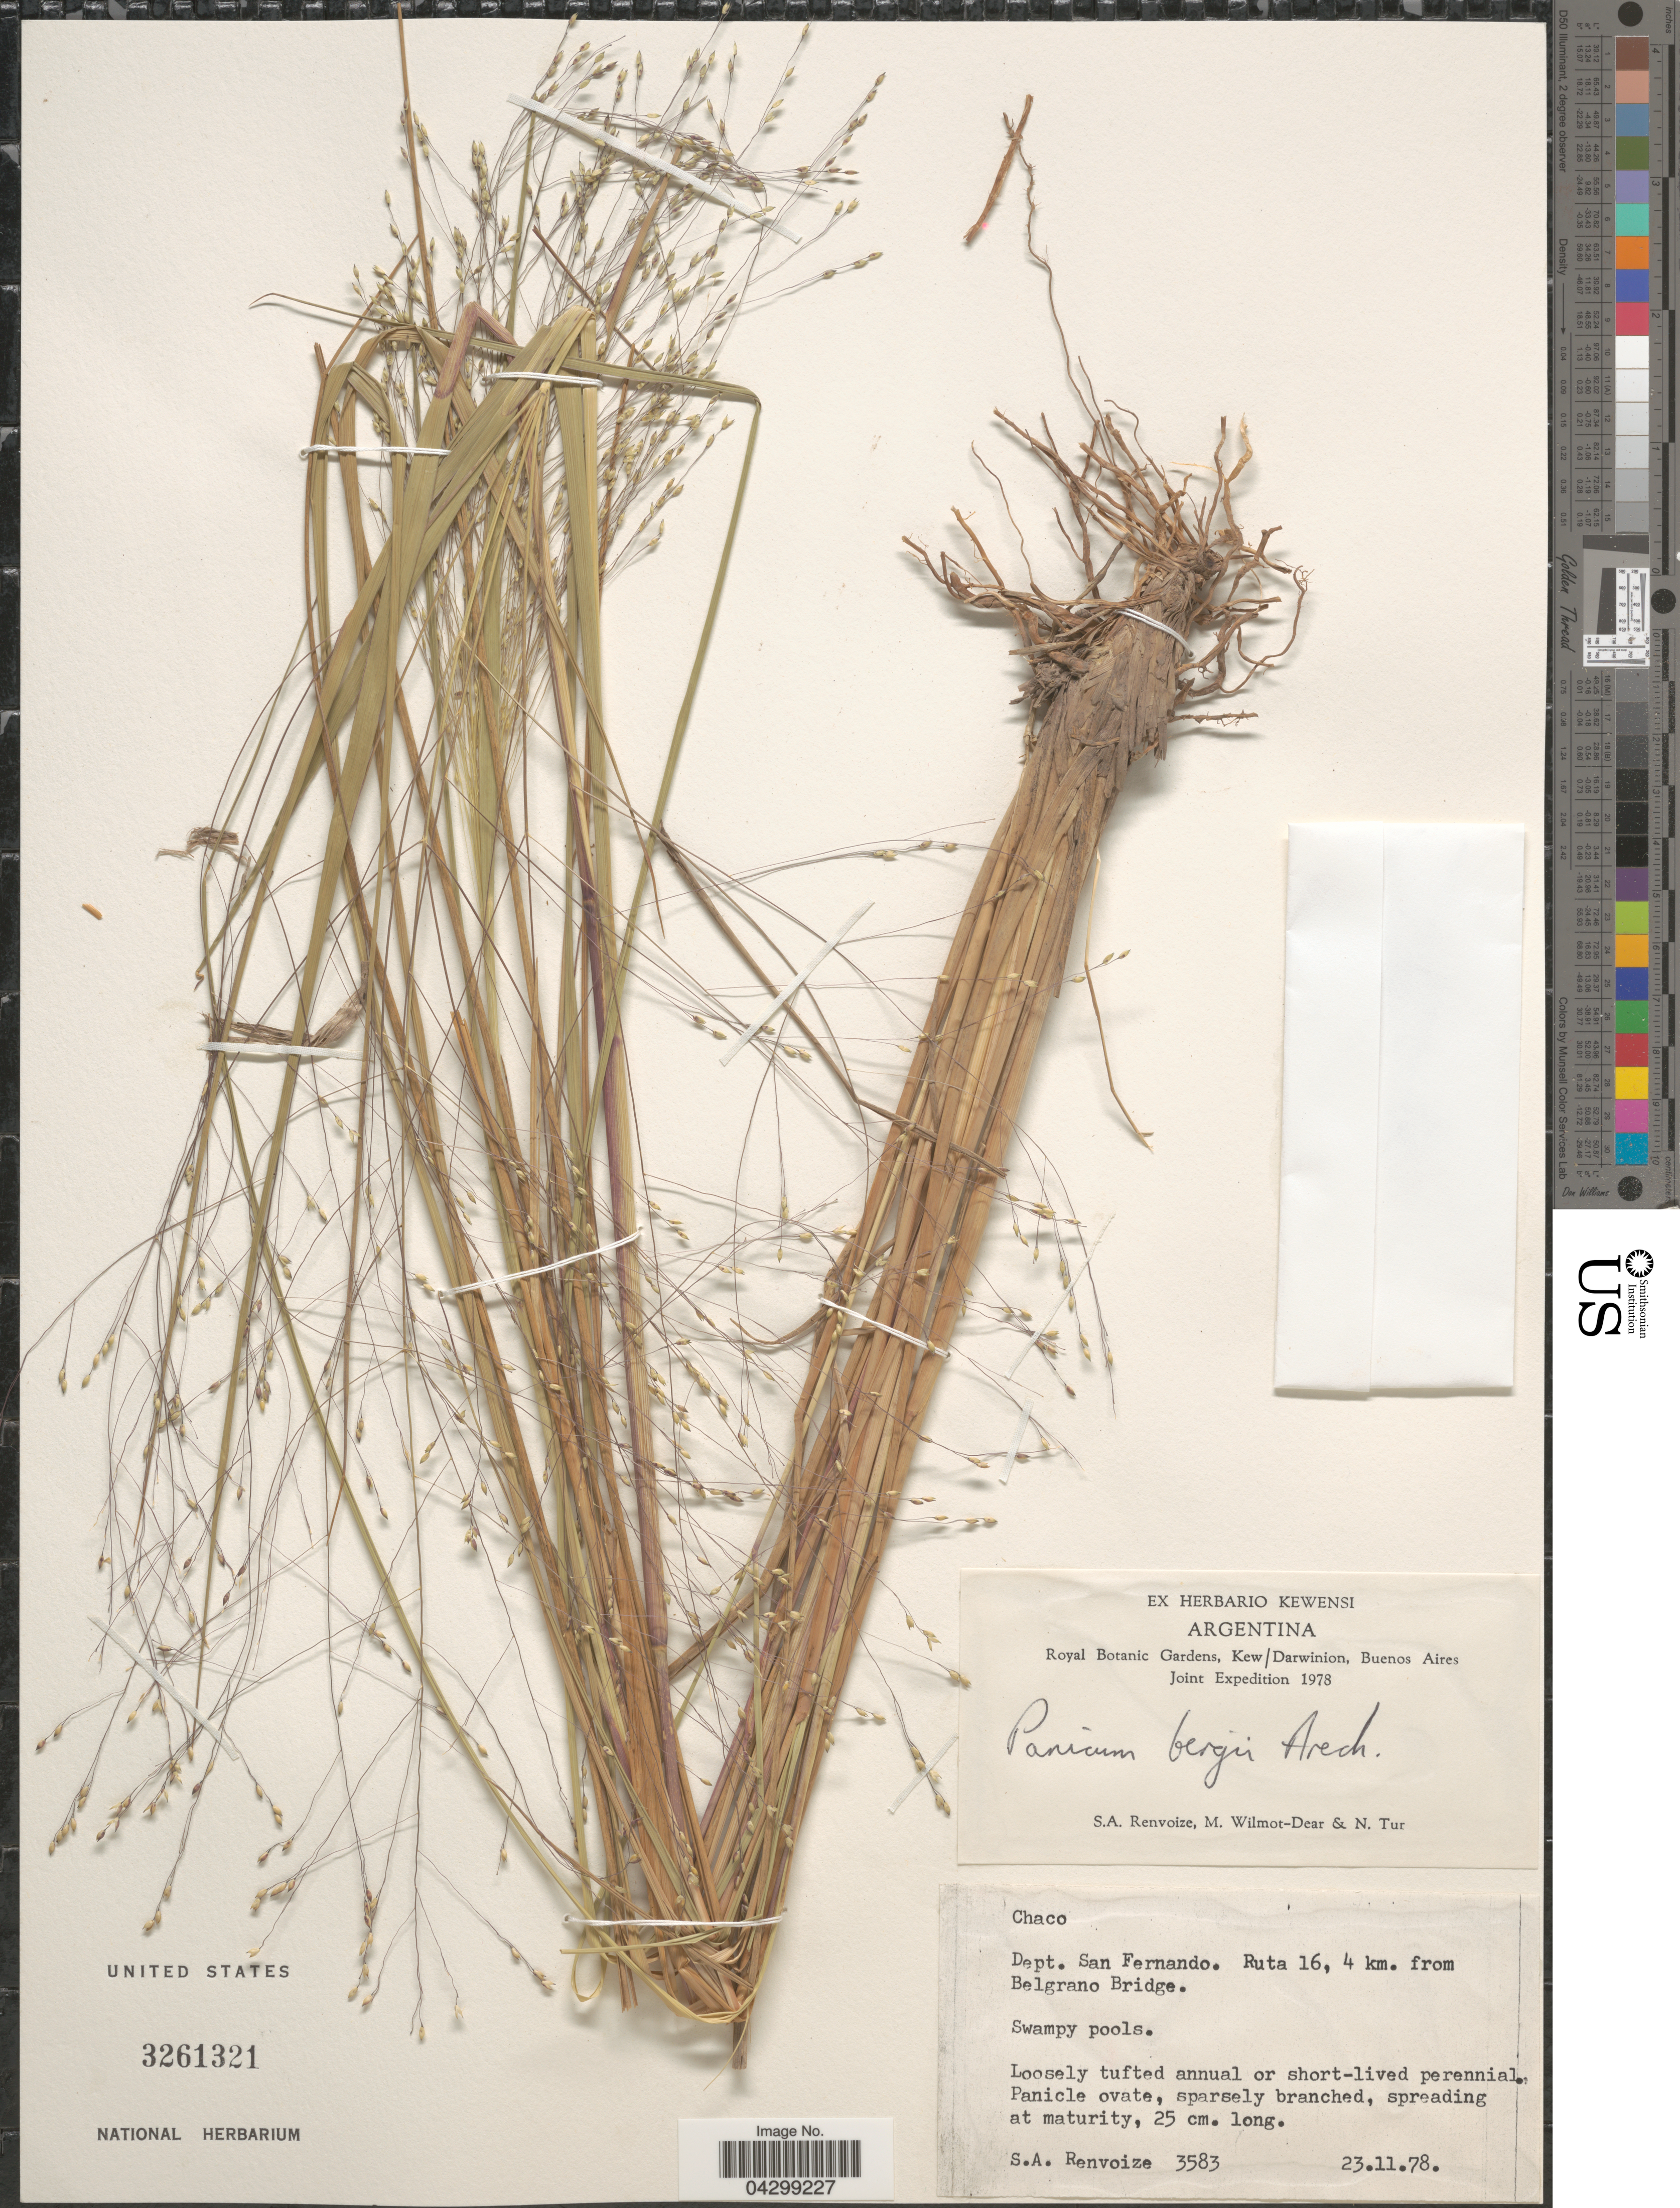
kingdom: Plantae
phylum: Tracheophyta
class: Liliopsida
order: Poales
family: Poaceae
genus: Panicum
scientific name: Panicum bergii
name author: Arechav.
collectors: S. A. Renvoize, M. Wilmot-Dear & N. Tur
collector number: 3583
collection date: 1978-11-23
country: Argentina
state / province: Chaco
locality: Royal Botanic Gardens, Kew/Darwinion, Buenos Aires Joint Expedition 1978. Dept. San Fernando. Ruta 16, 4 km. from Belgrano Bridge. Swampy pools.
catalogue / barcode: US 3261321